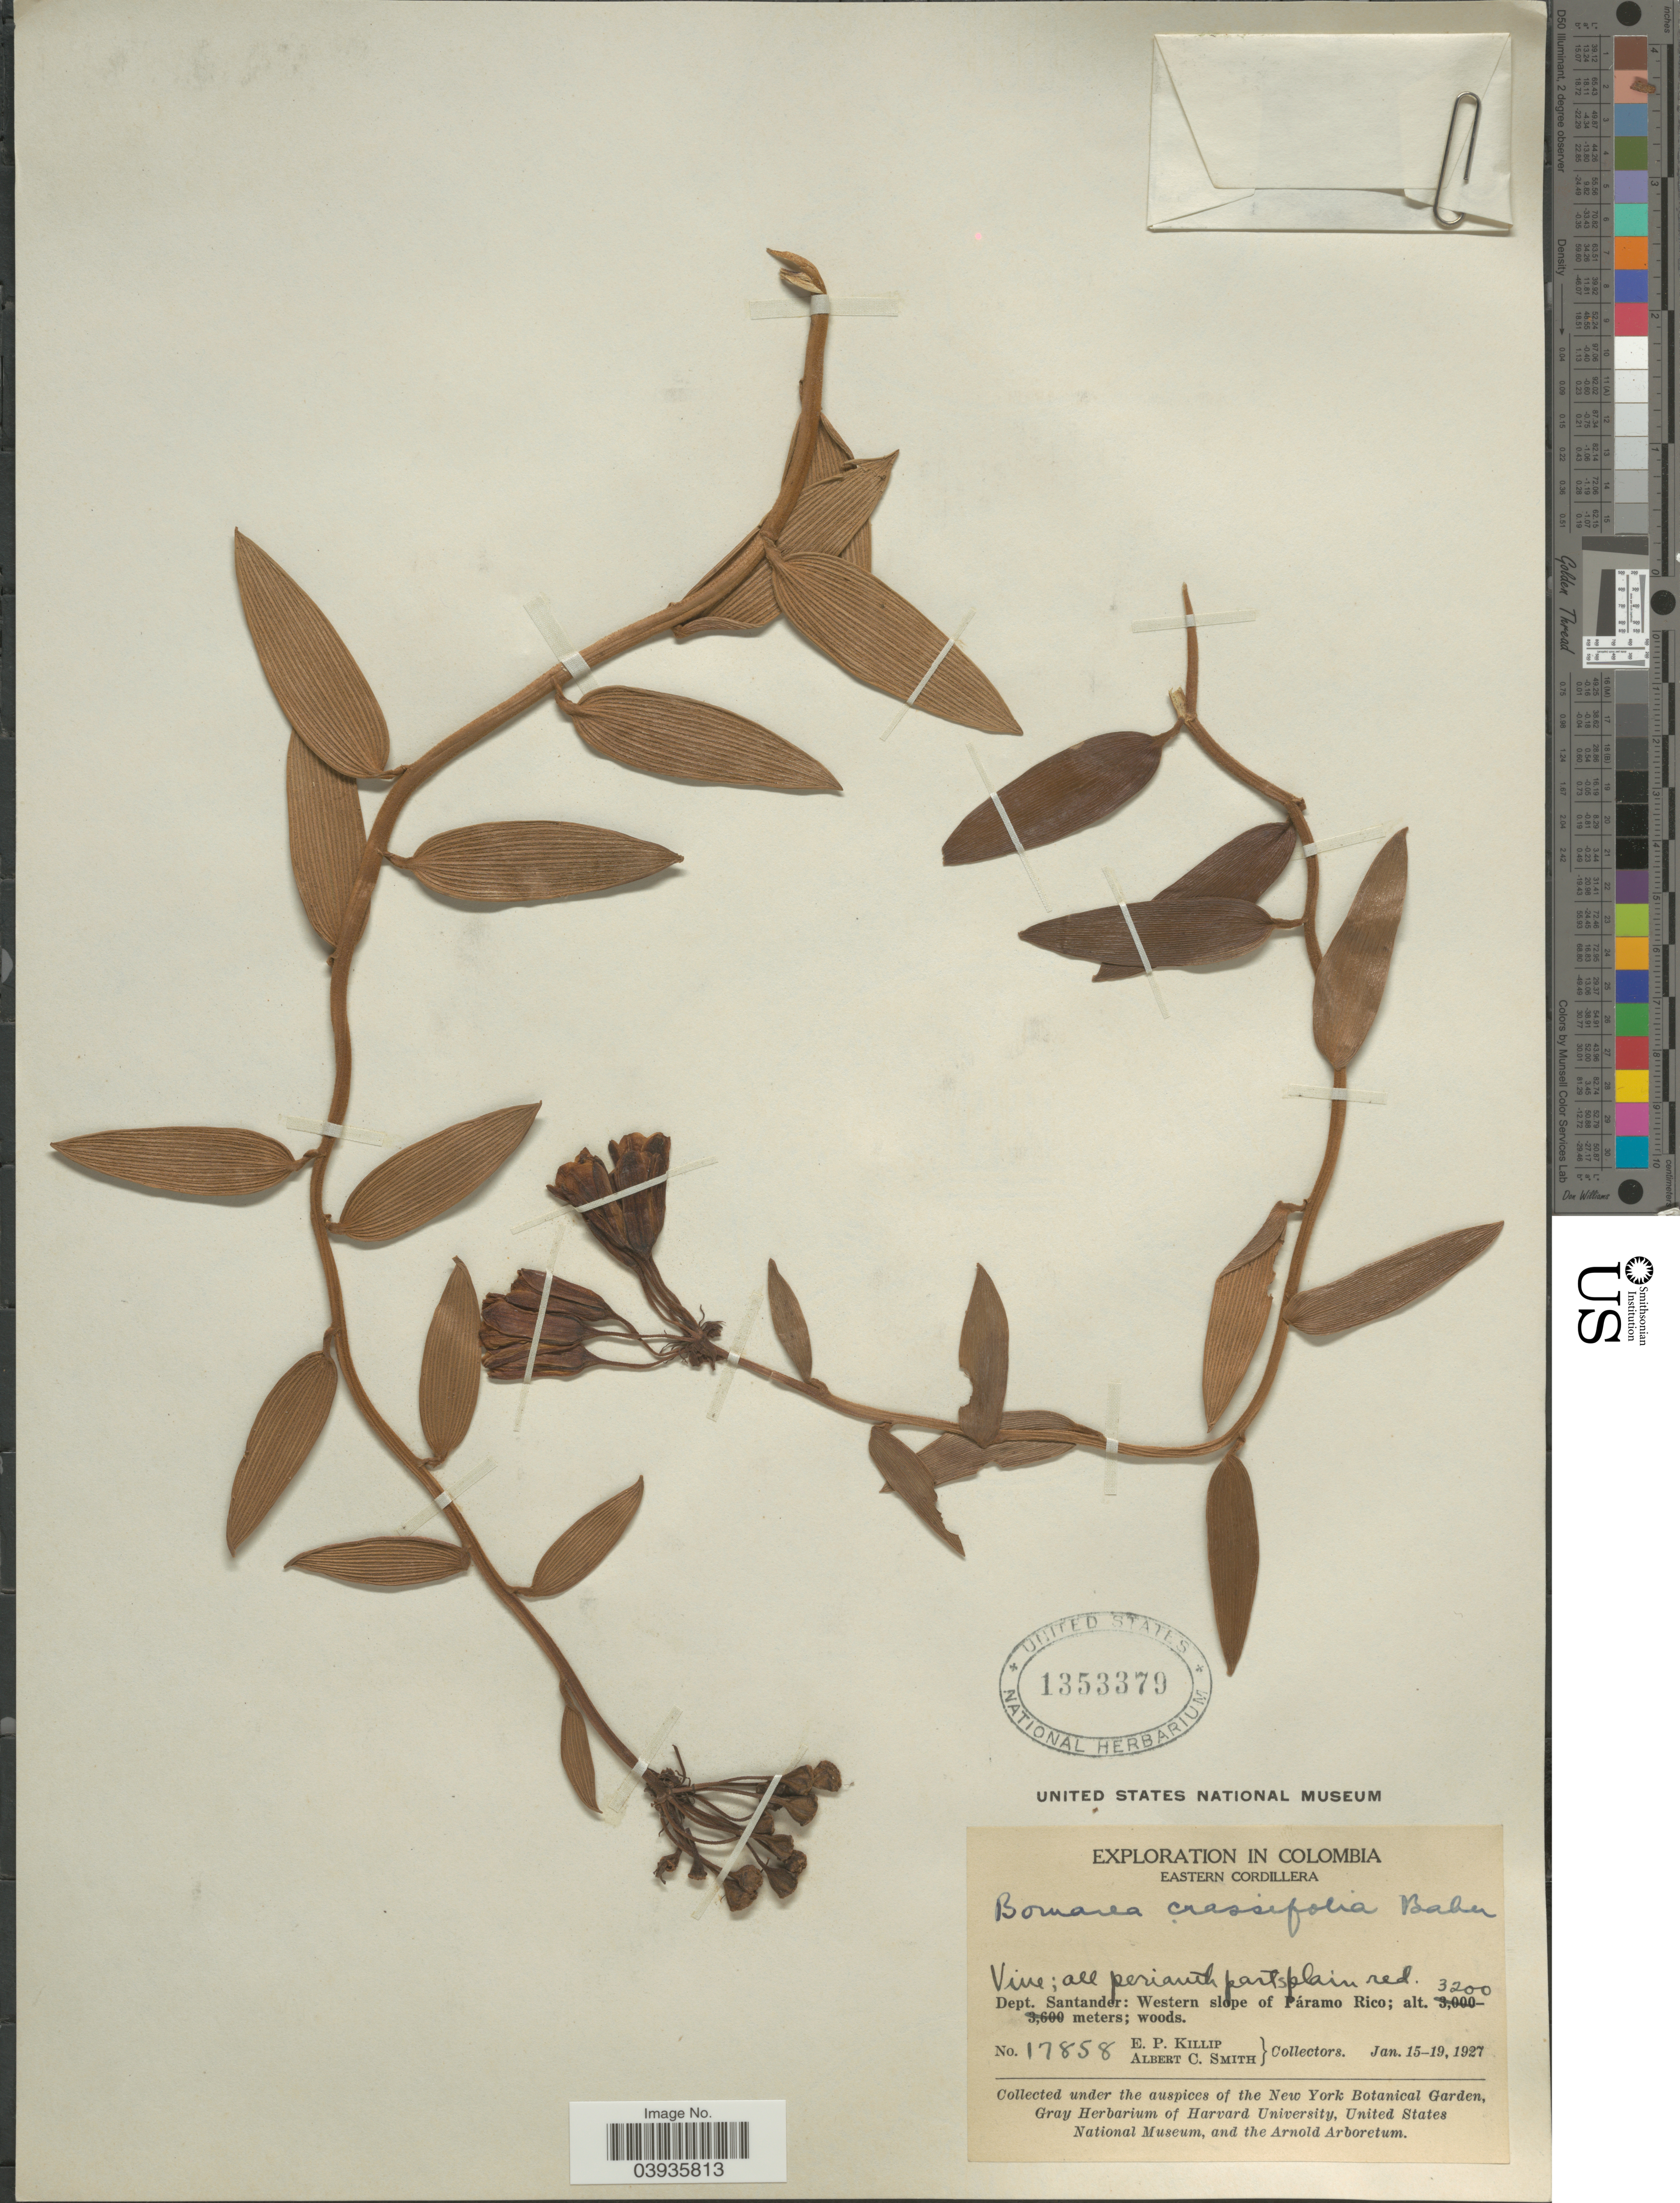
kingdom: Plantae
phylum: Tracheophyta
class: Liliopsida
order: Liliales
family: Alstroemeriaceae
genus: Bomarea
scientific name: Bomarea crassifolia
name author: Baker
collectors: E. P. Killip & A. C. Smith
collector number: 17858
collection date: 1927-01-15/1927-01-19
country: Colombia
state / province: Santander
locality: Eastern Cordillera. Dept. Santander: Western slope of Páramo Rico.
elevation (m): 3200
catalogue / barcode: US 1353379